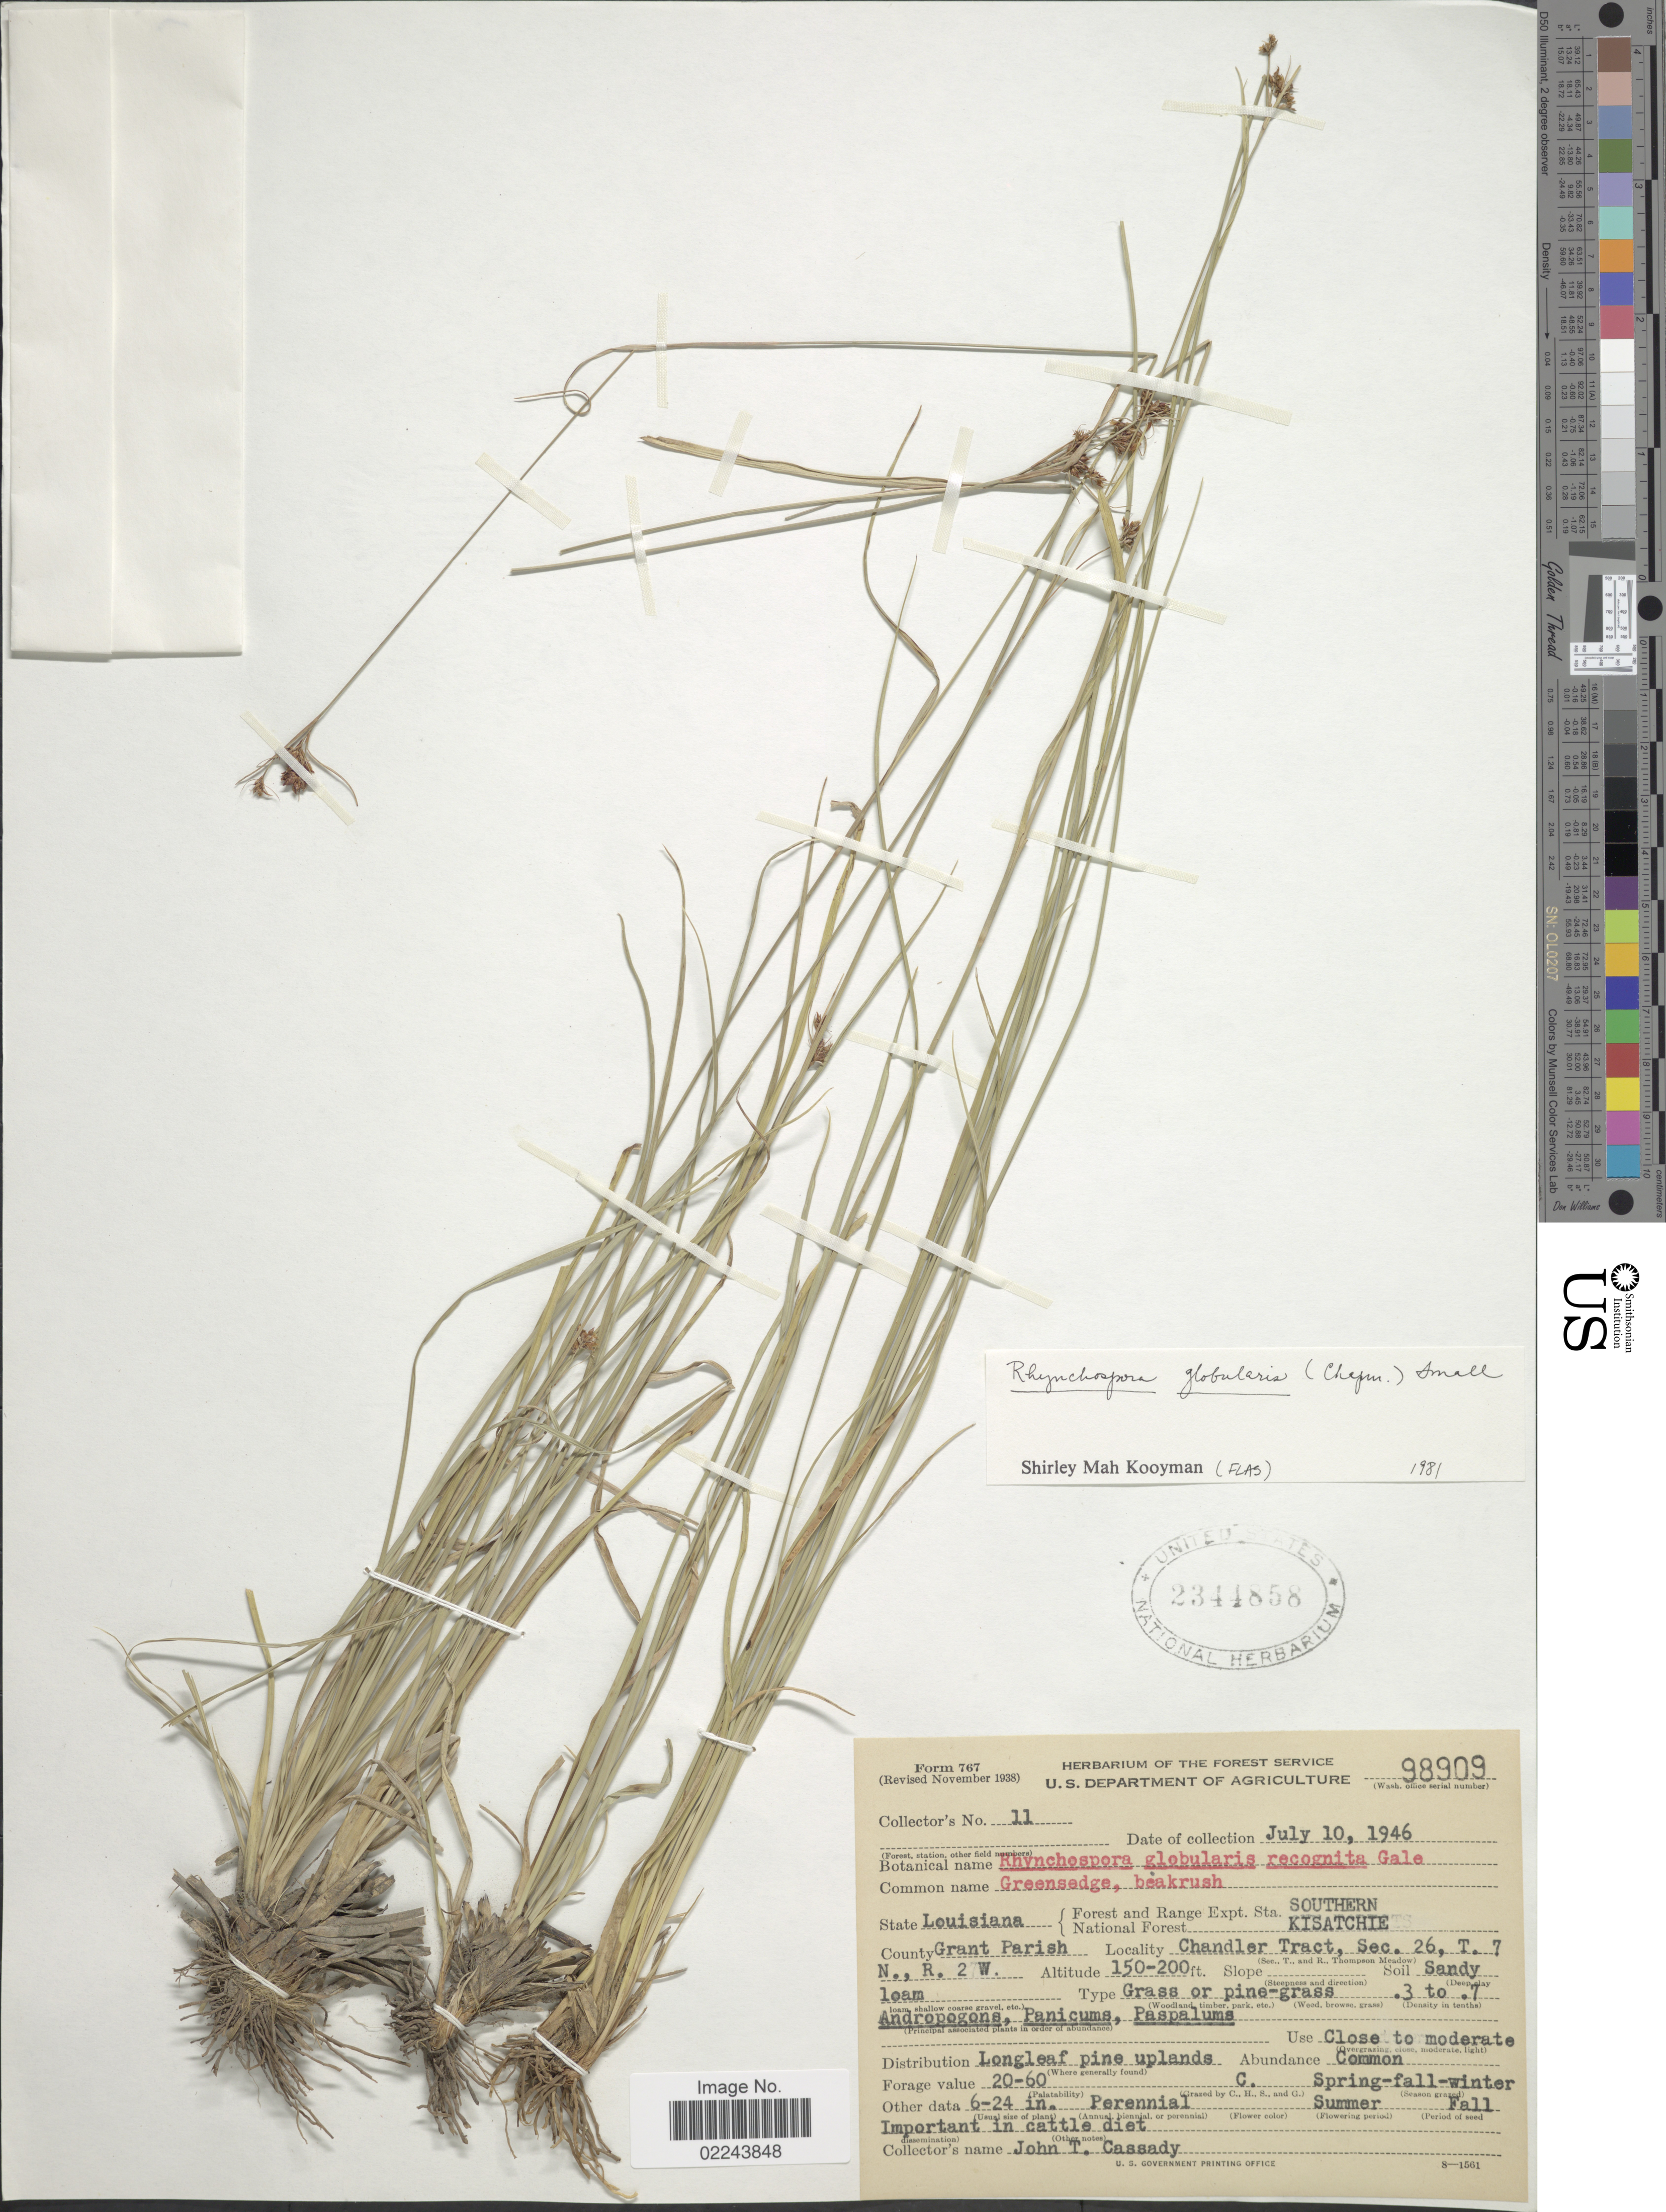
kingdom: Plantae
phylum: Tracheophyta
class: Liliopsida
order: Poales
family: Cyperaceae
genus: Rhynchospora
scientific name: Rhynchospora globularis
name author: (Chapm.) Small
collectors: J. Cassady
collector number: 11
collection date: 1946-07-10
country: United States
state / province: Louisiana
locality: Southern Kisatchie, County Grant Parish, Chandler Tract, Sec 26, T7N, R2W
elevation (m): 46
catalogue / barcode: US 2344858